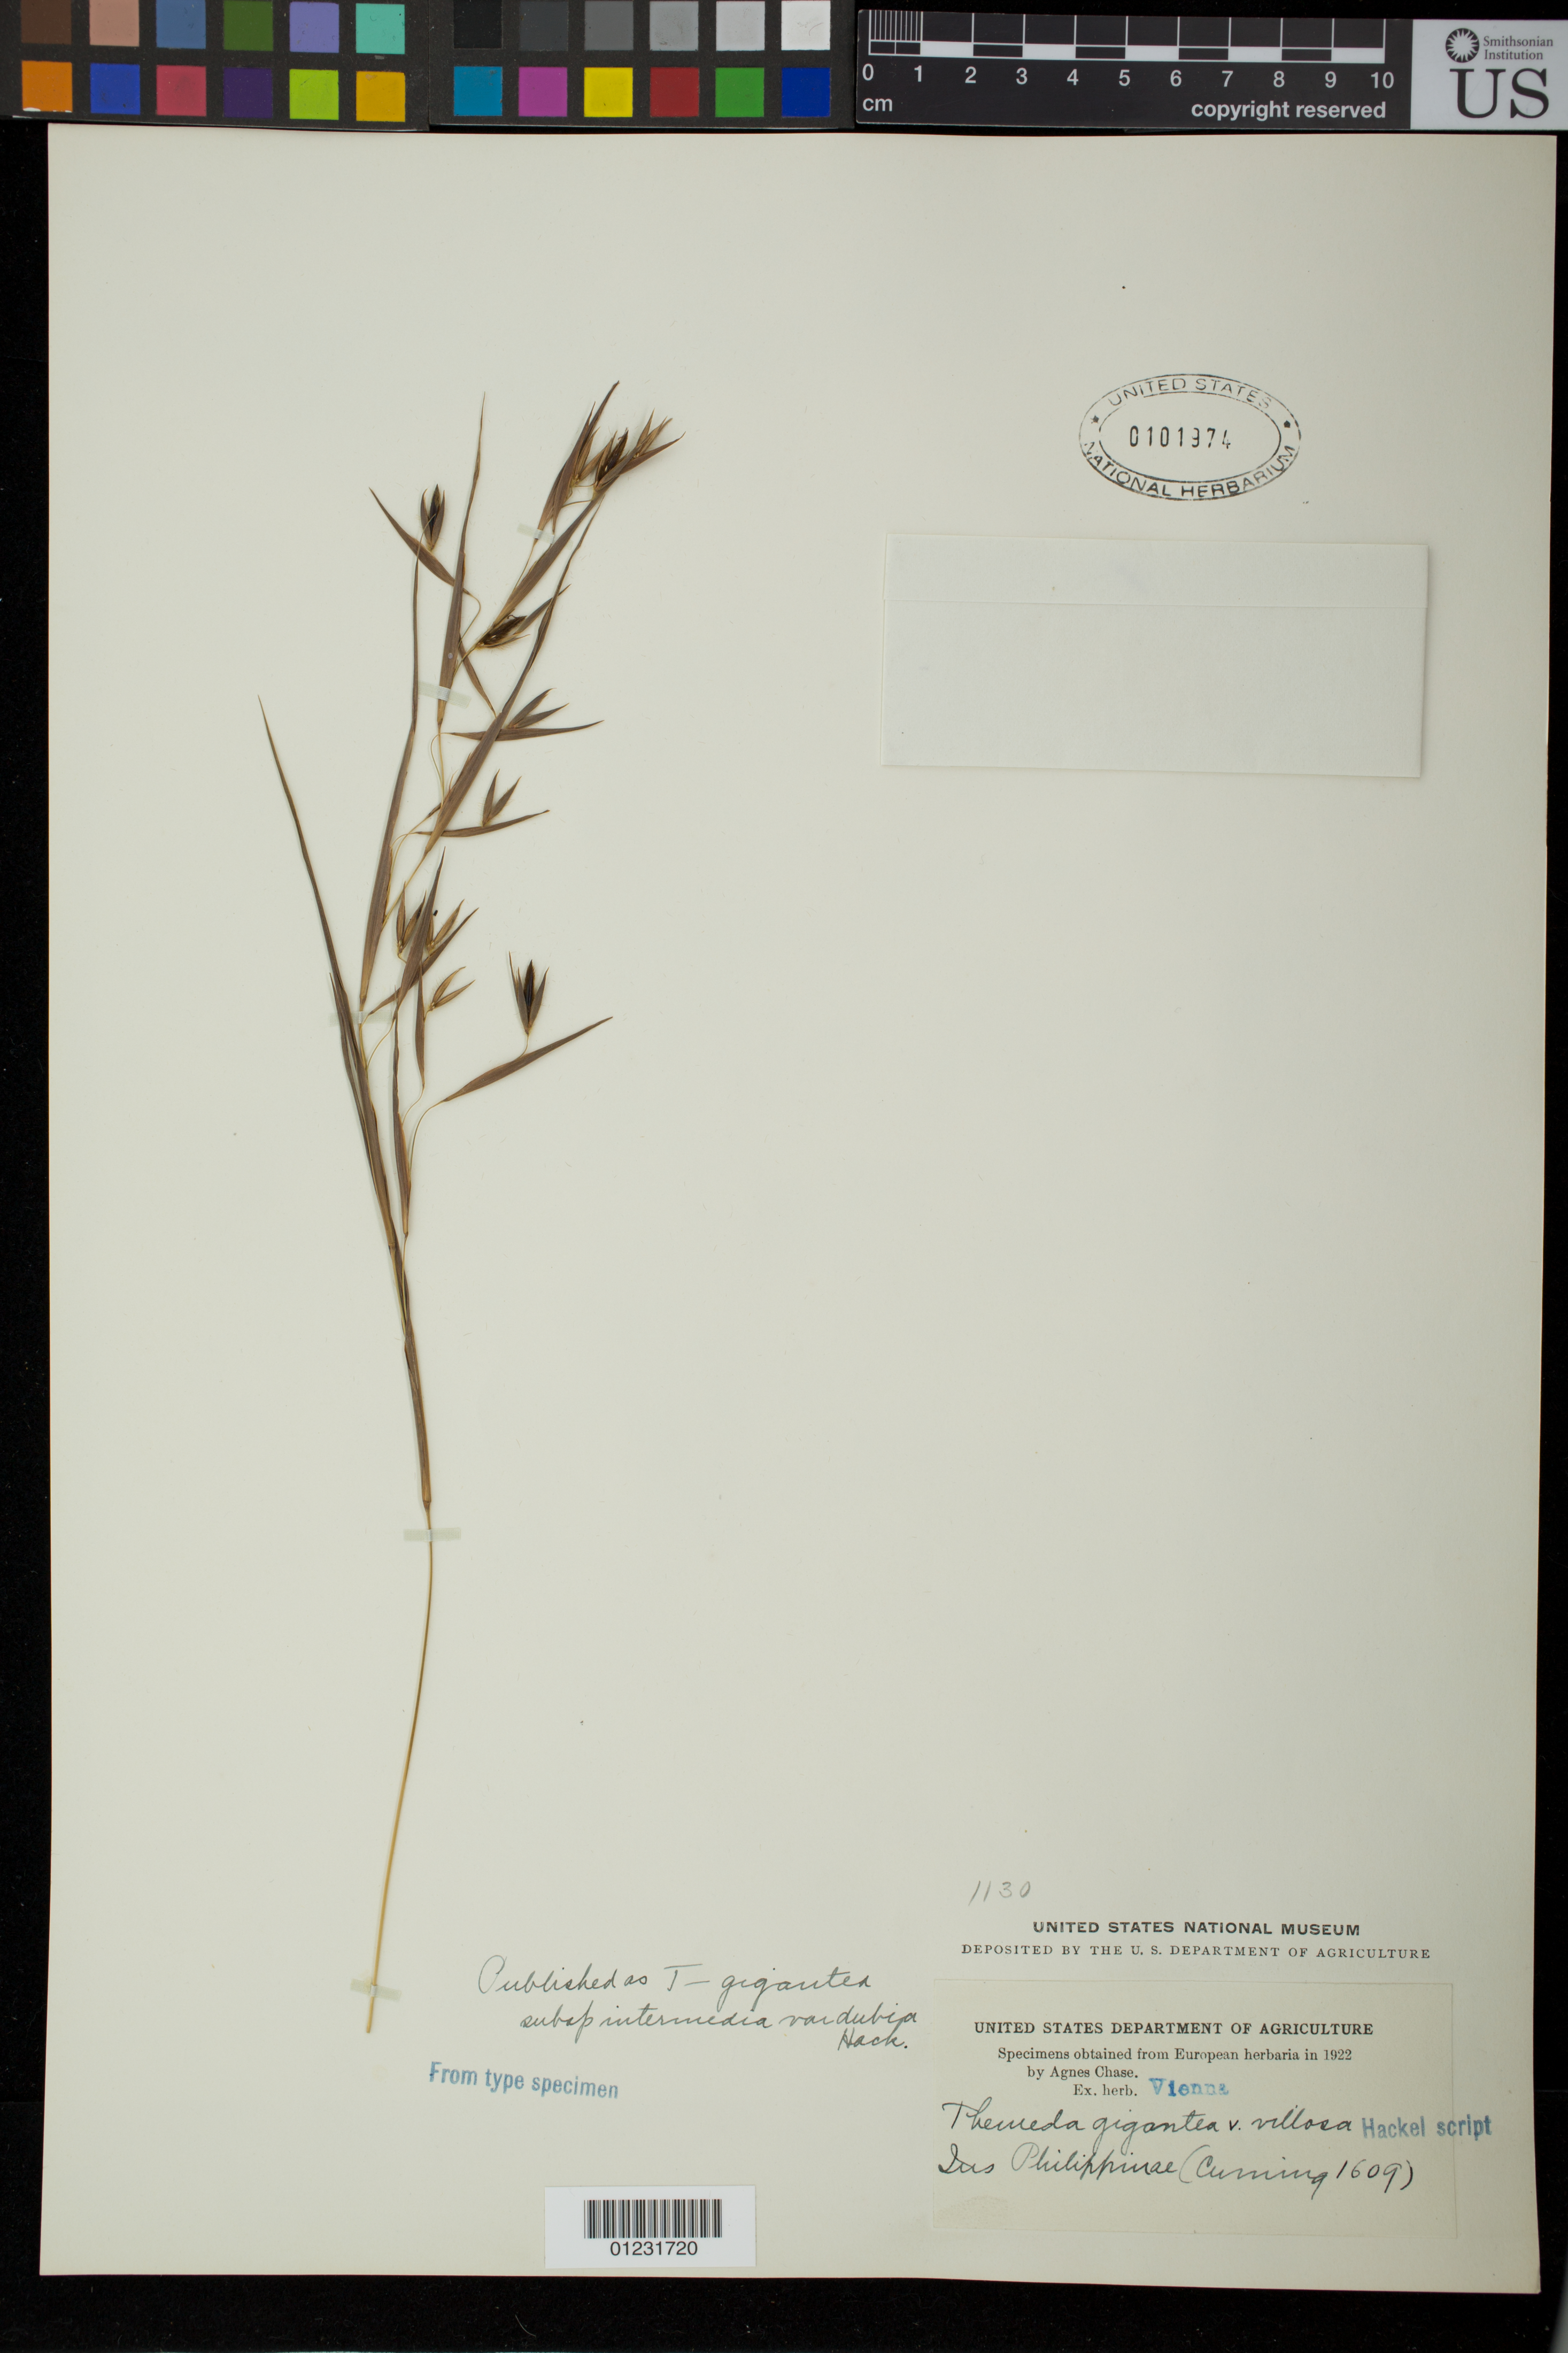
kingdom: Plantae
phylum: Tracheophyta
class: Liliopsida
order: Poales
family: Poaceae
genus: Themeda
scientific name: Themeda gigantea var. dubia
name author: Hack.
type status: Type Collection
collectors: H. Cuming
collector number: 1609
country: Philippines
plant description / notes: Fragmentary material of type specimen ex herb. Vienna.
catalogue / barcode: US 101974